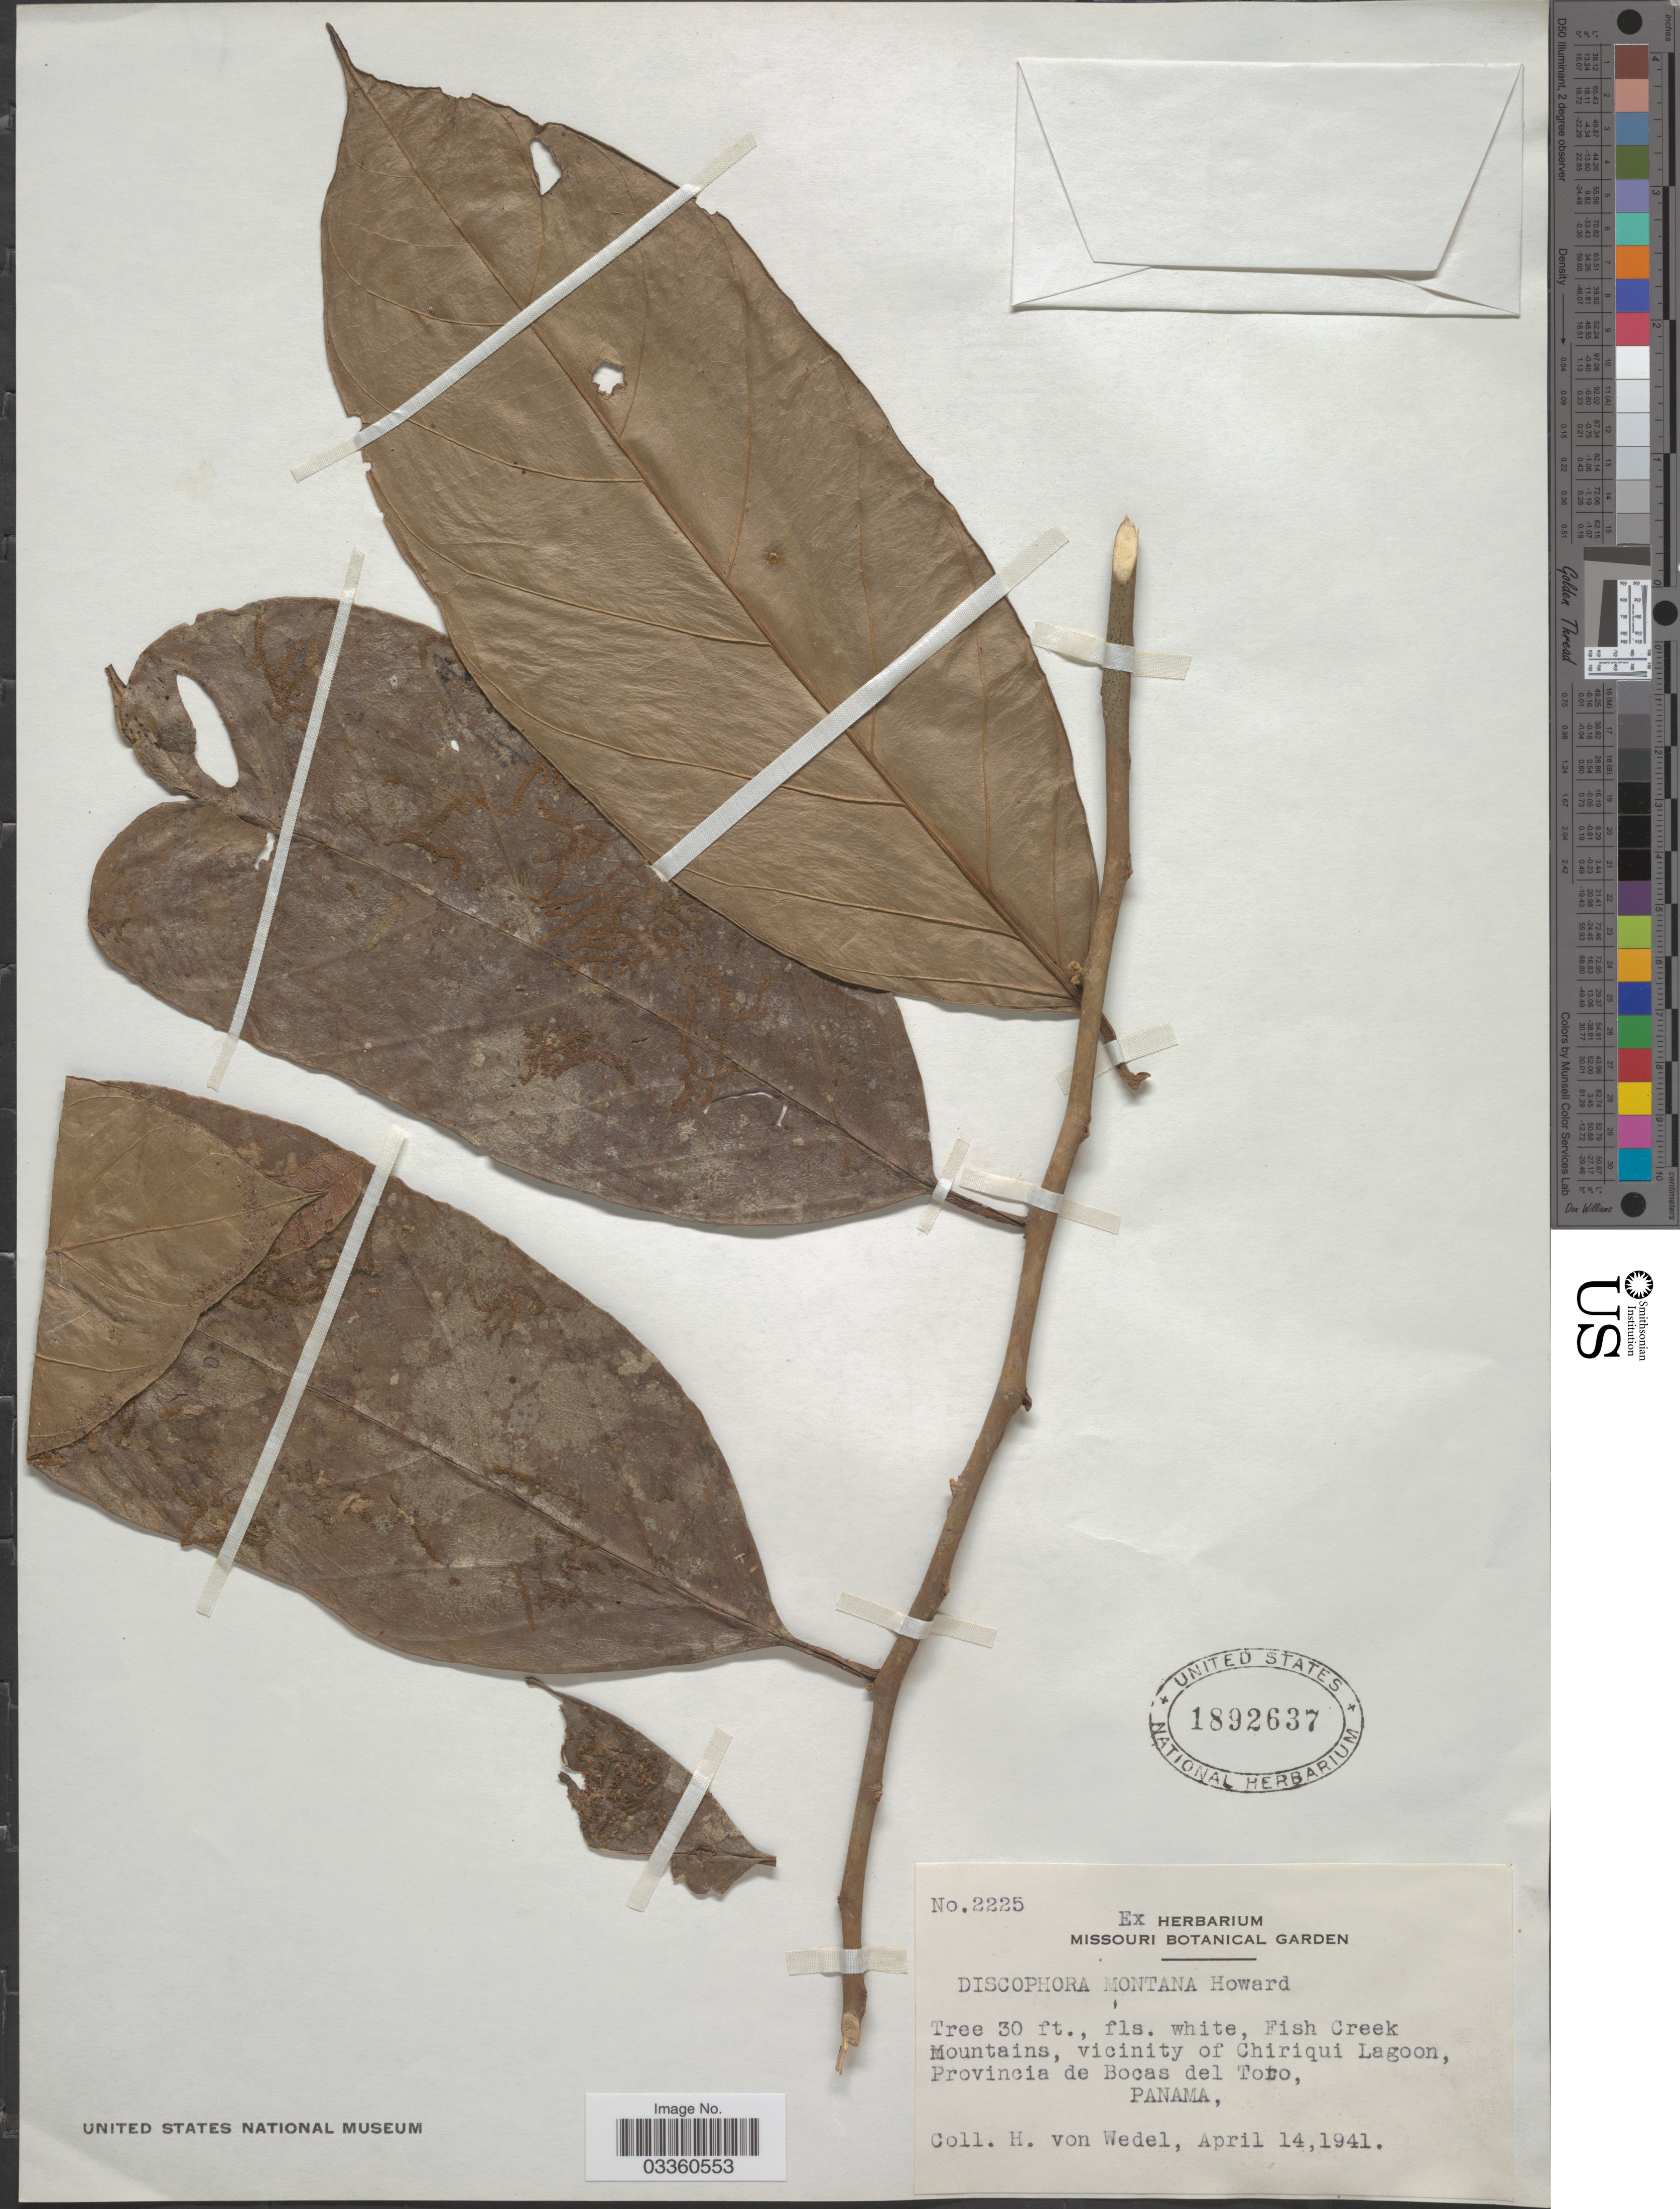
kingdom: Plantae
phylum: Tracheophyta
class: Magnoliopsida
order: Cardiopteridales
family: Stemonuraceae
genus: Discophora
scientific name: Discophora montana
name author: R.A. Howard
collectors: H. von Wedel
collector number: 2225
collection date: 1941-04-14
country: Panama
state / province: Bocas del Toro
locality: Fish Creek Mountains, vicinity of Chiriqui Lagoon.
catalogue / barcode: US 1892637